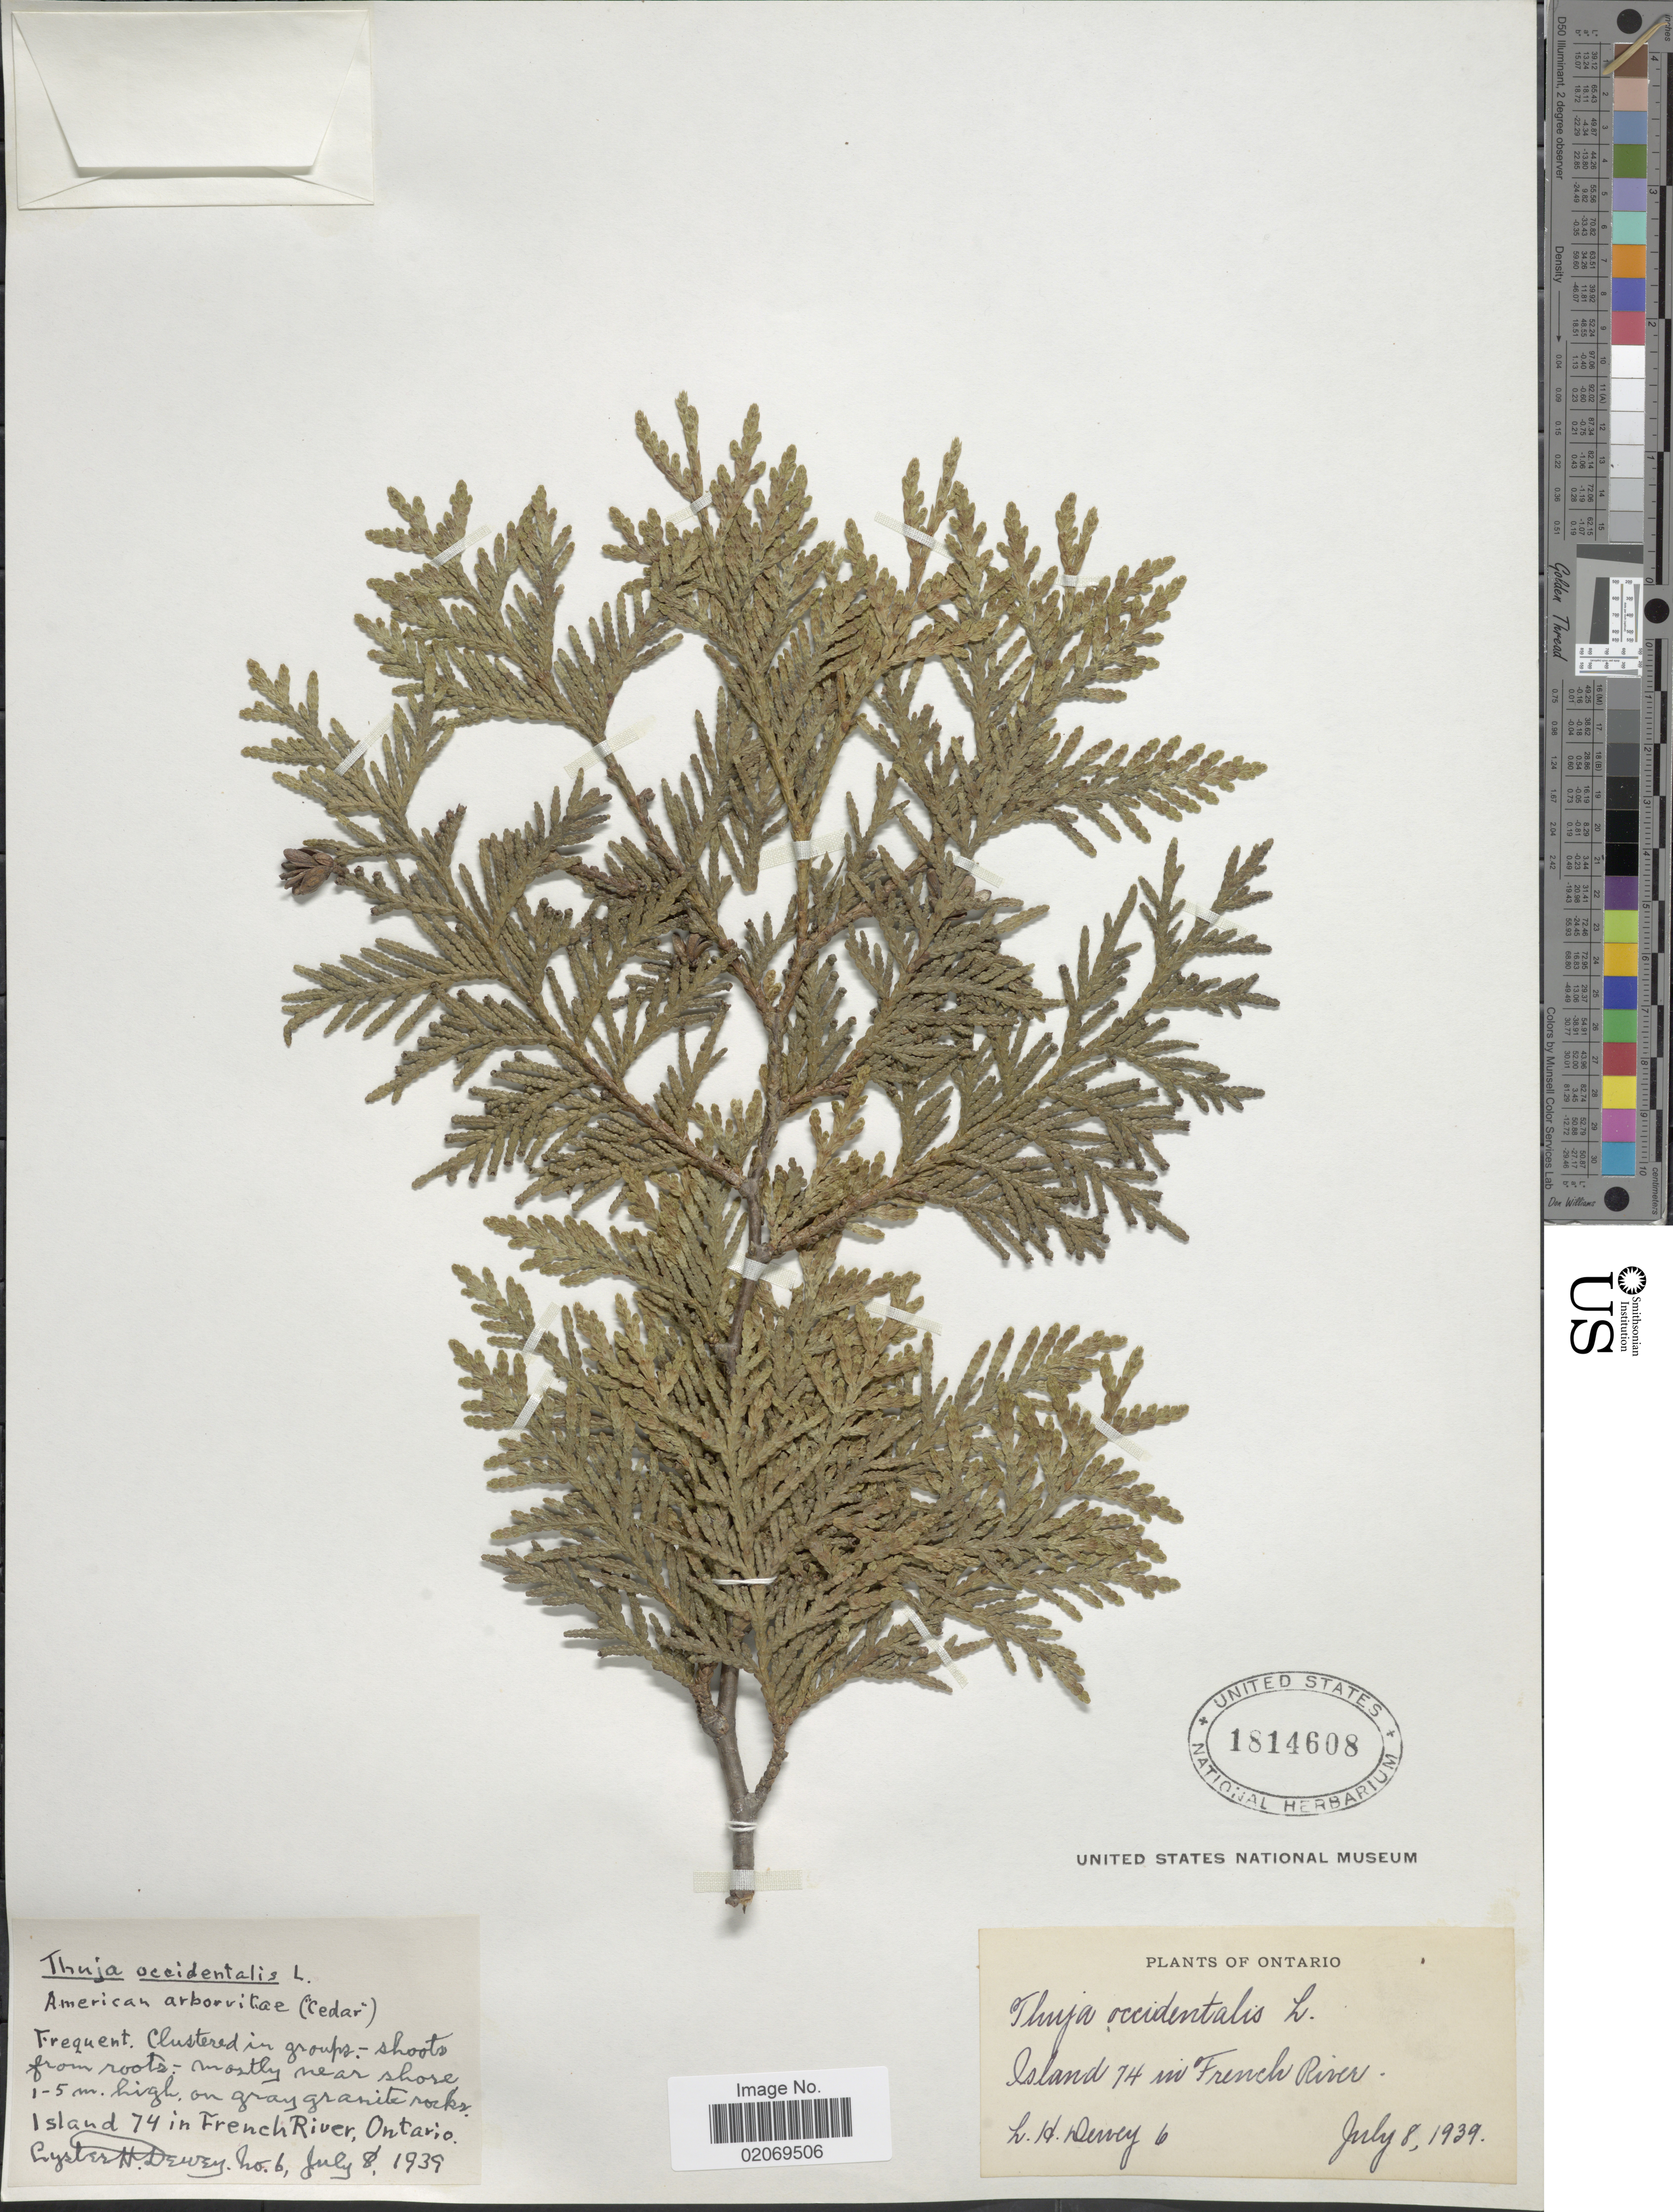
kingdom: Plantae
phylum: Tracheophyta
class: Pinopsida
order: Pinales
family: Cupressaceae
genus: Thuja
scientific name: Thuja occidentalis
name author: L.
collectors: L. H. Dewey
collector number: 6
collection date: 1939-07-08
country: Canada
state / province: Ontario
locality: Island 74 in French River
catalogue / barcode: US 1814608